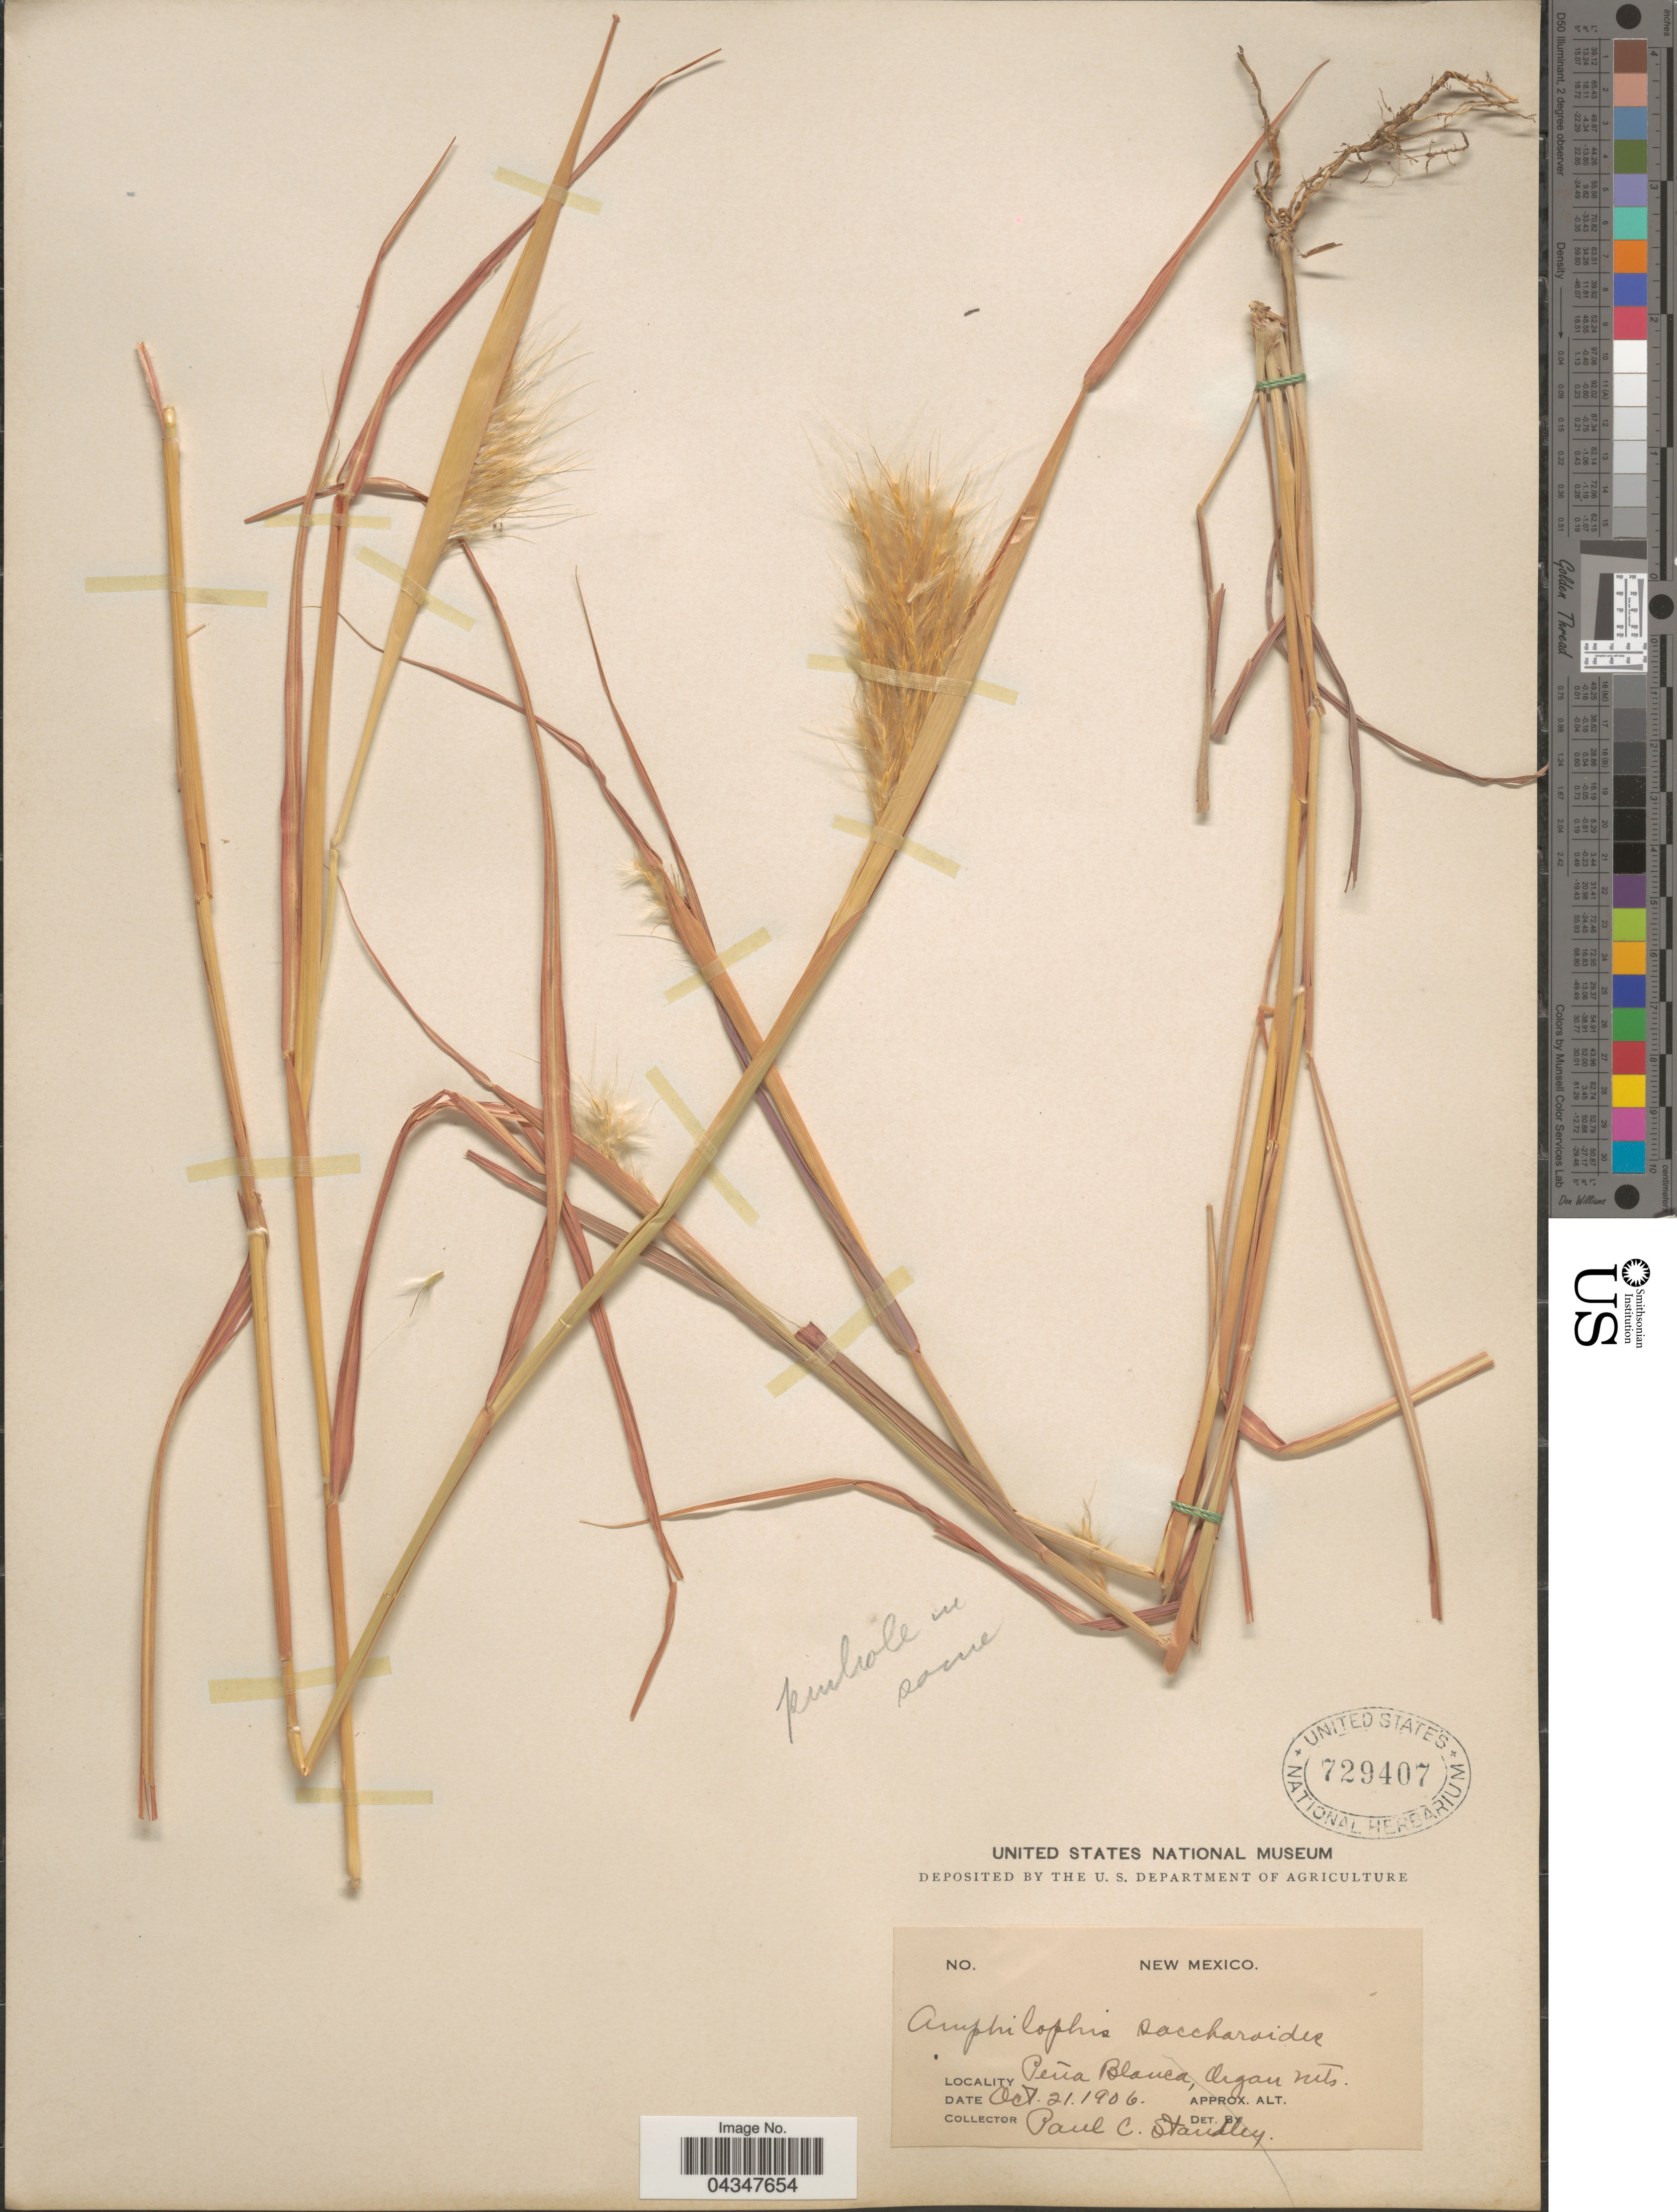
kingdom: Plantae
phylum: Tracheophyta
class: Liliopsida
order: Poales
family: Poaceae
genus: Bothriochloa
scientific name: Bothriochloa barbinodis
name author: (Lag.) Herter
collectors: P. C. Standley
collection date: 1906-10-21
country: United States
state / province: New Mexico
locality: Peña Blanca, Organ Mts.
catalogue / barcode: US 729407